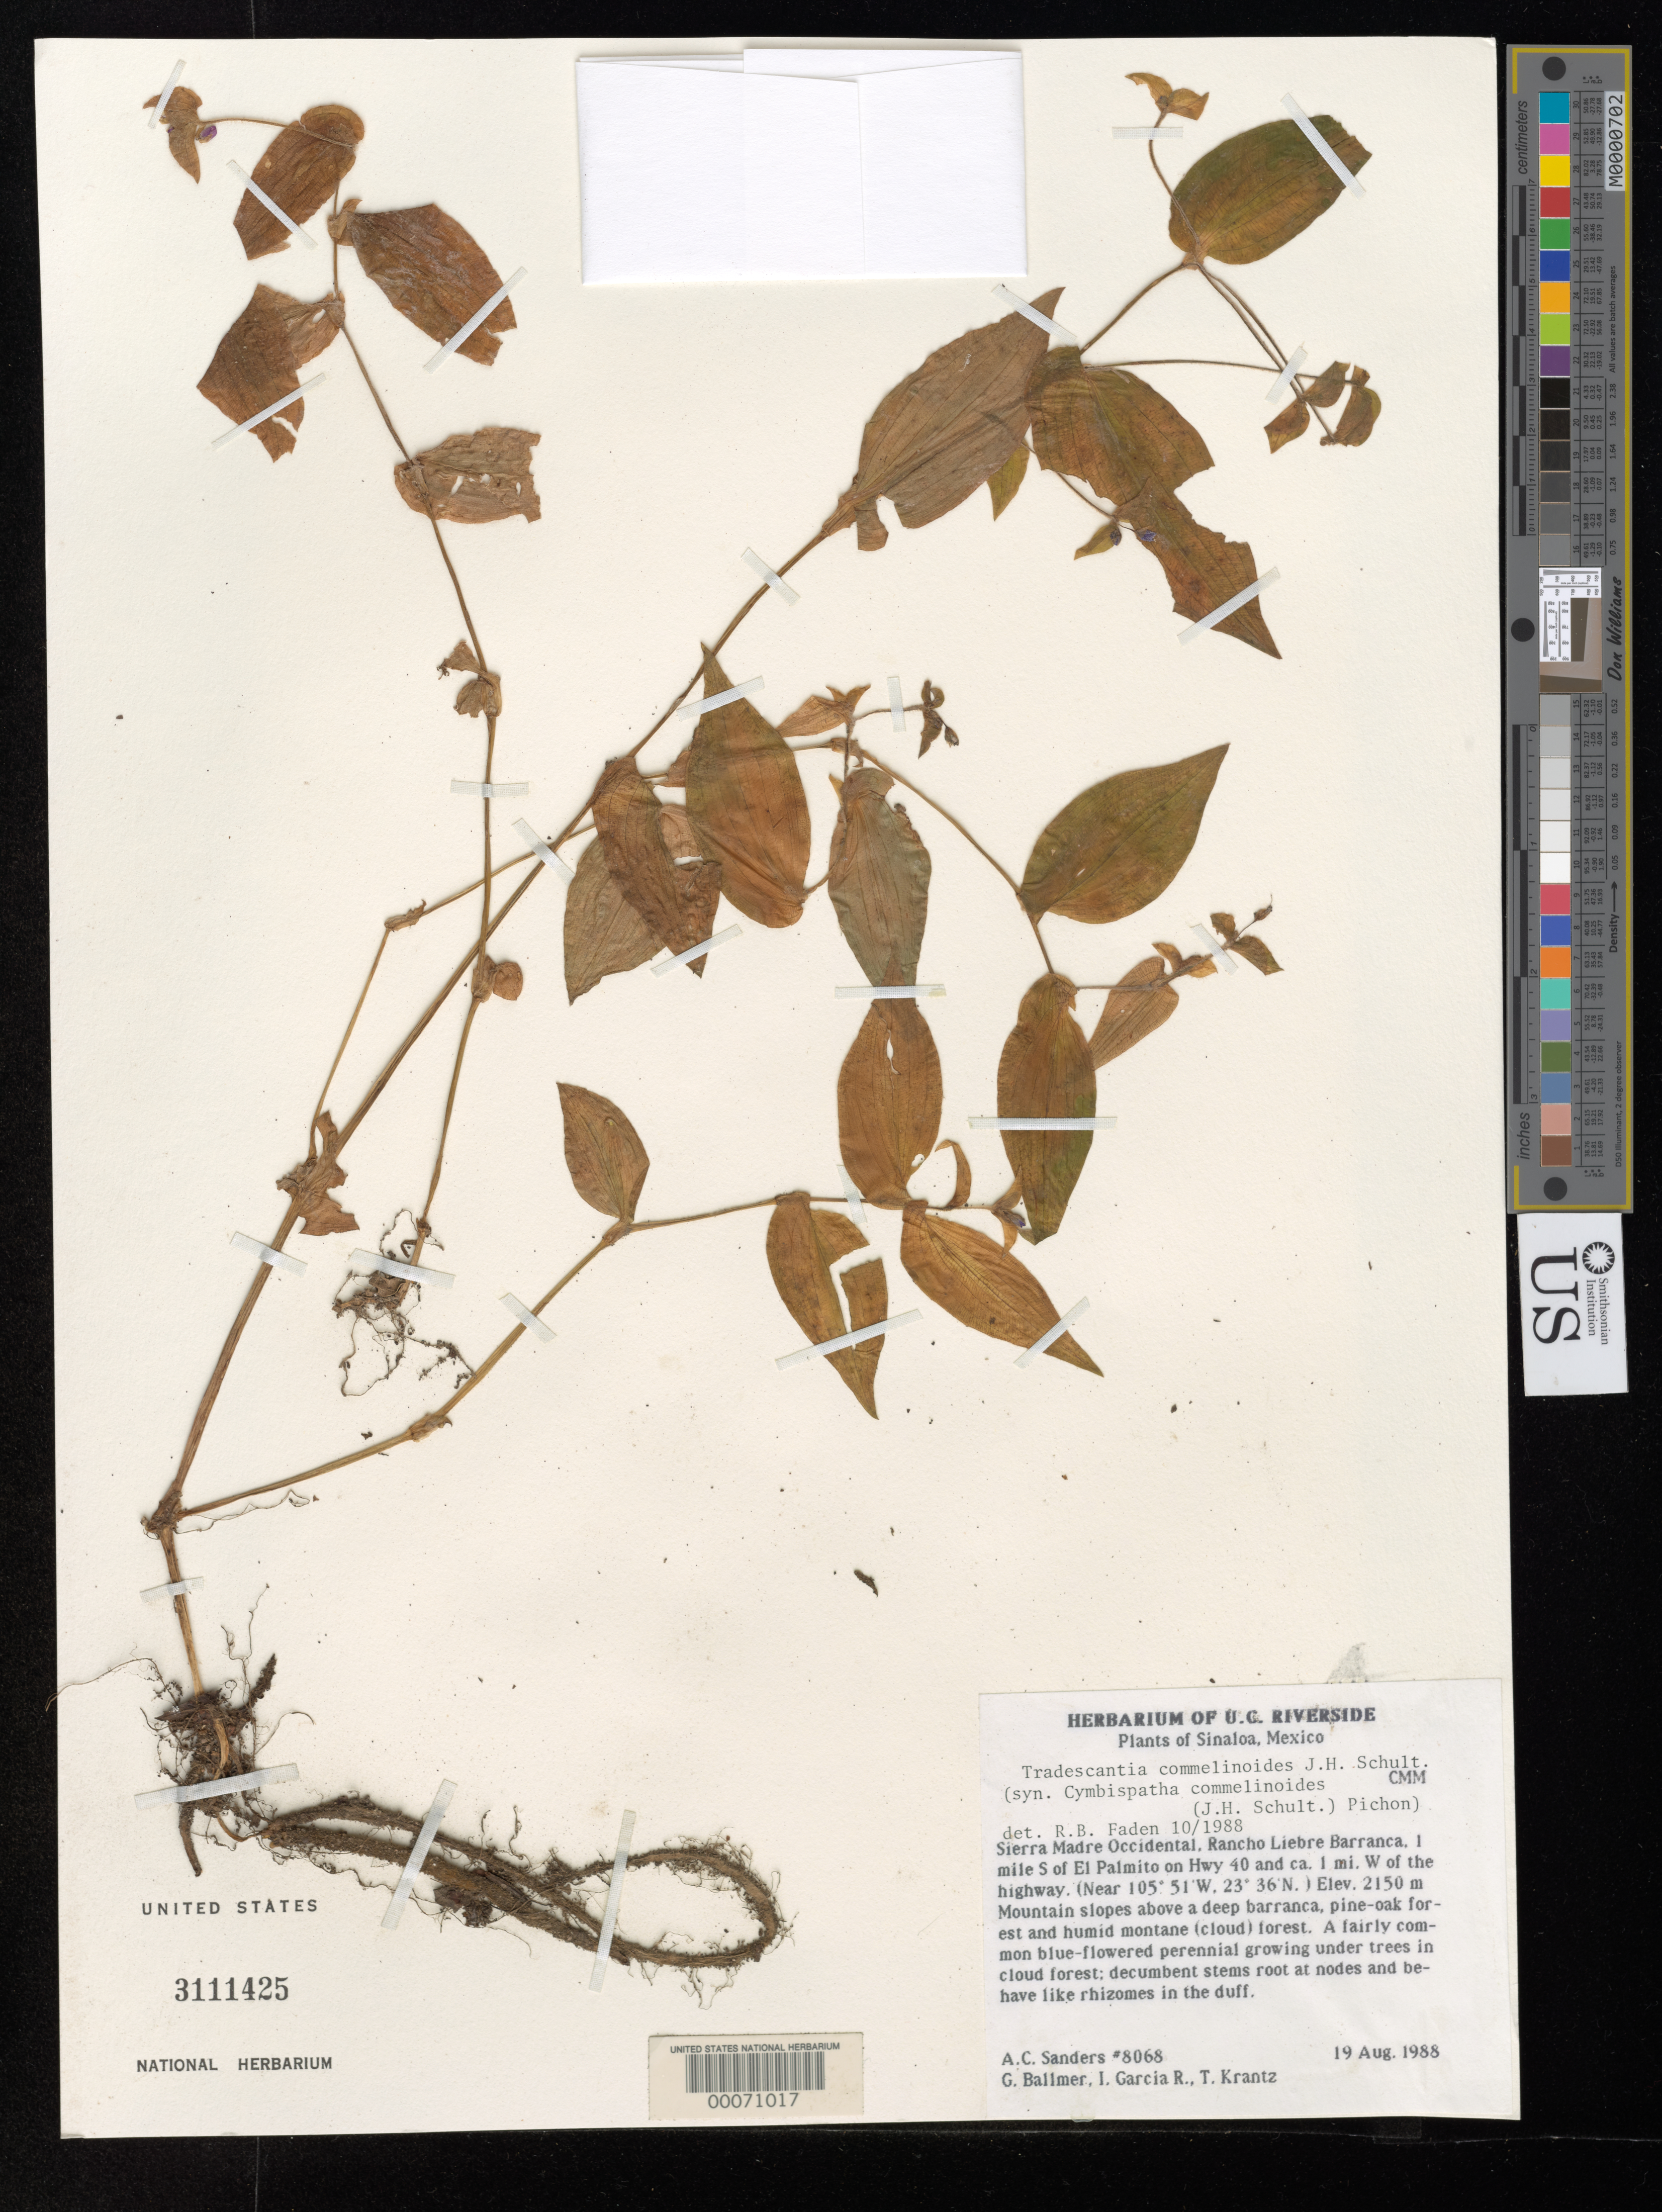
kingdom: Plantae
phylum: Tracheophyta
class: Liliopsida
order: Commelinales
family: Commelinaceae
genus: Tradescantia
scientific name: Tradescantia commelinoides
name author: Schult. & Schult. f.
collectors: A. Sanders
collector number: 8068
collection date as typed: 19 Aug 1988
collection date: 1988-08-19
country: Mexico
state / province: Sinaloa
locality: Sierra Madre occidental, rancho liebre barranca, 1 mi S of el Palmito on hwy 40 and ca. 1 mi W of hwy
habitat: Mtn slopes ; above deep barranca; pine-oak forest; cloud forest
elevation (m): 2150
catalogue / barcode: US 3111425